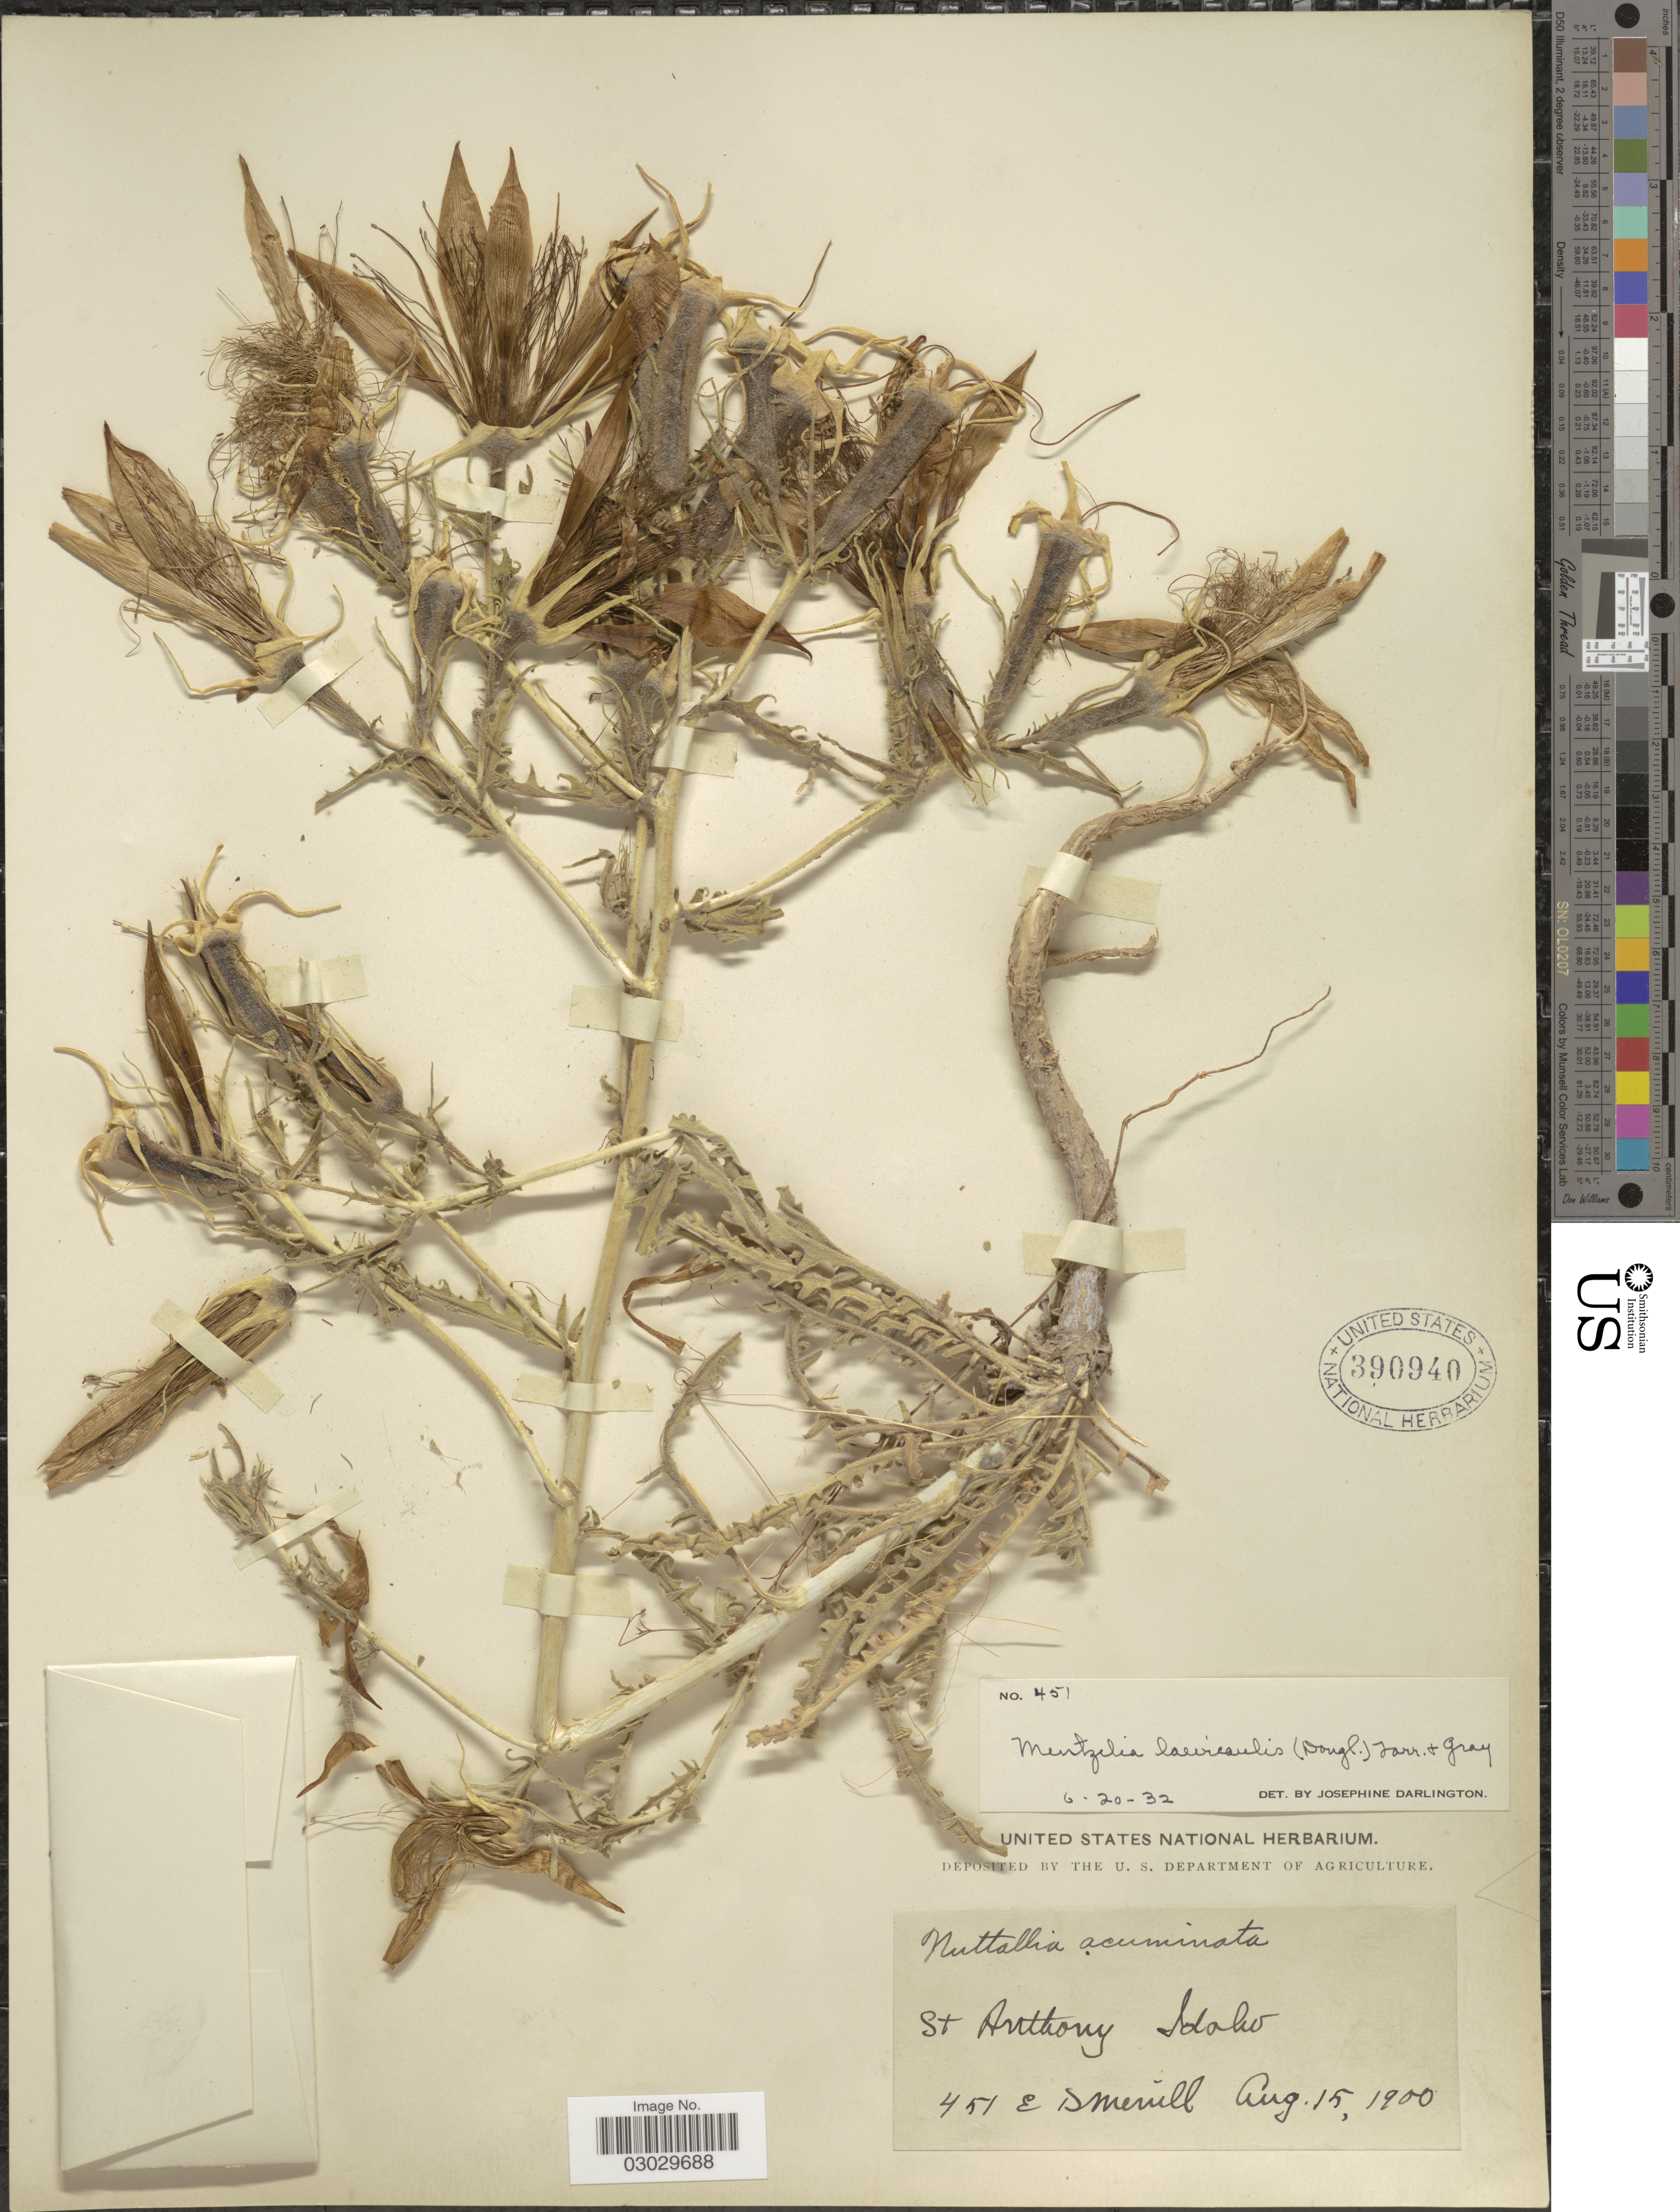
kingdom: Plantae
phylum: Tracheophyta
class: Magnoliopsida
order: Cornales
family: Loasaceae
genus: Mentzelia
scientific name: Mentzelia laevicaulis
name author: (Douglas ex Hook.) Torr. & A. Gray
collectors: E. D. Merrill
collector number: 451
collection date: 1900-08-15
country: United States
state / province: Idaho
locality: St. Anthony.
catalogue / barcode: US 390940